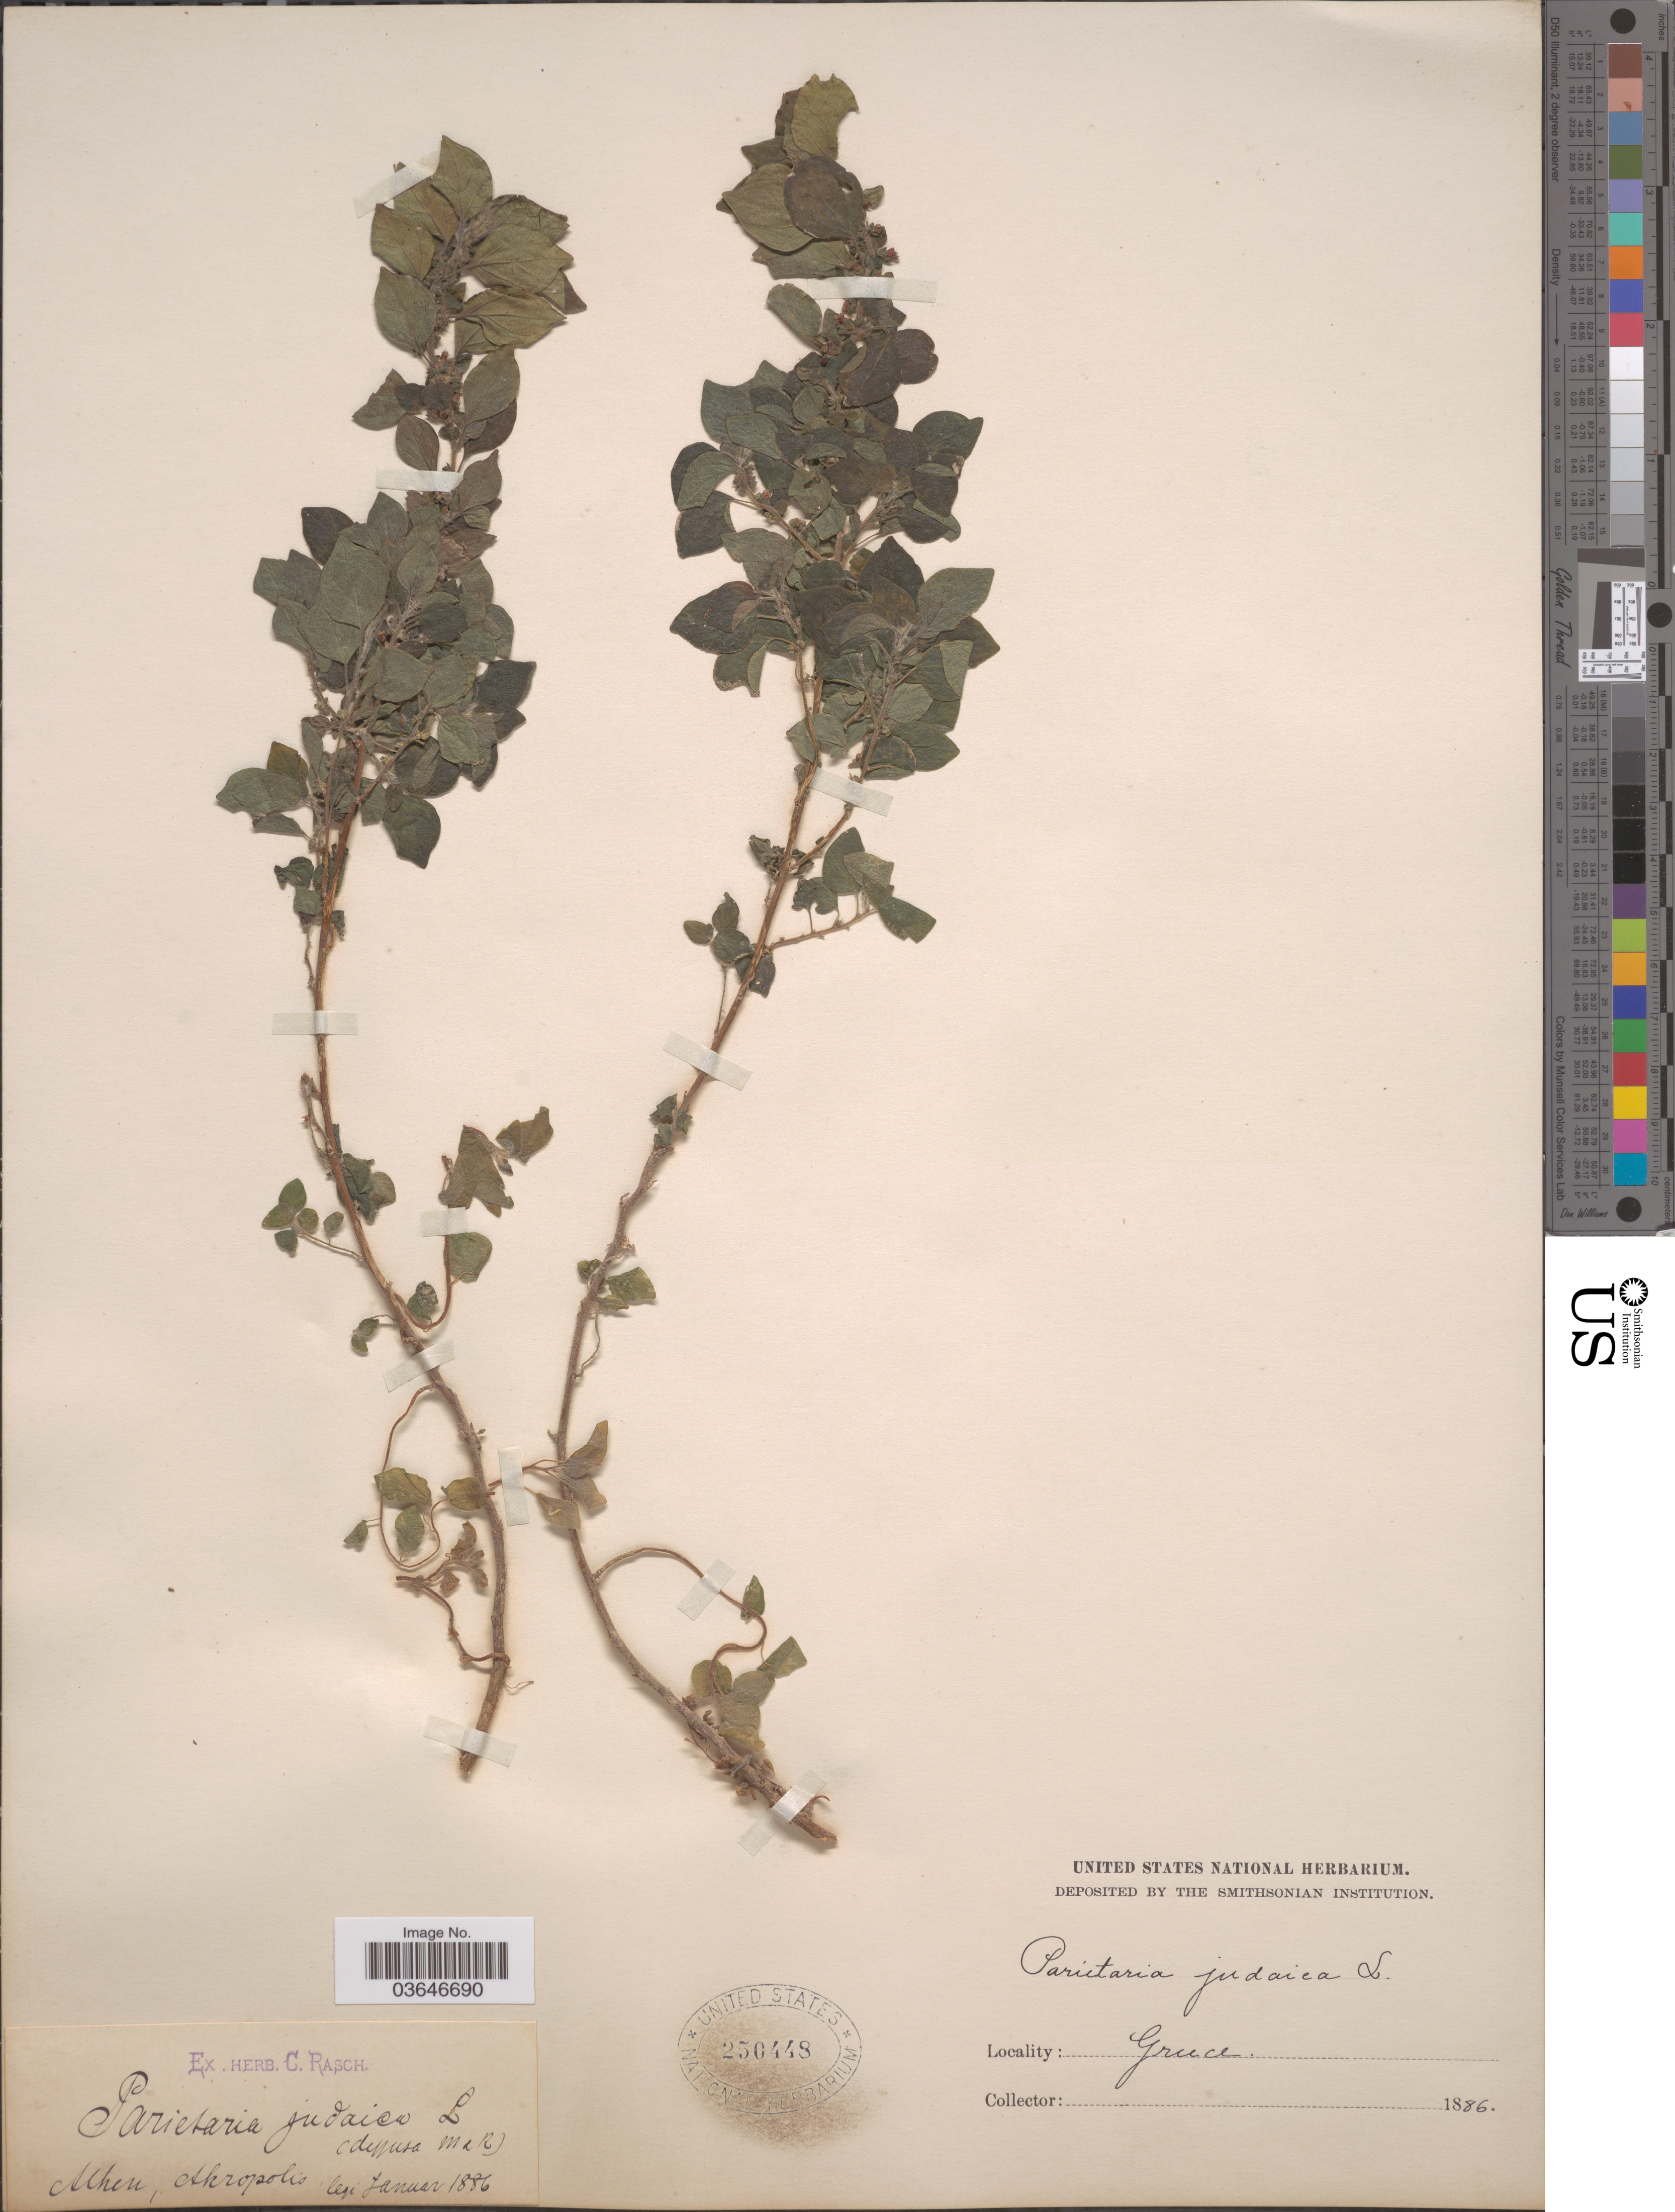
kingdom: Plantae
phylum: Tracheophyta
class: Magnoliopsida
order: Rosales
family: Urticaceae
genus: Parietaria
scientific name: Parietaria judaica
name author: L.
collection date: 1886-01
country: Greece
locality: Athen, Akropolis.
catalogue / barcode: US 250448